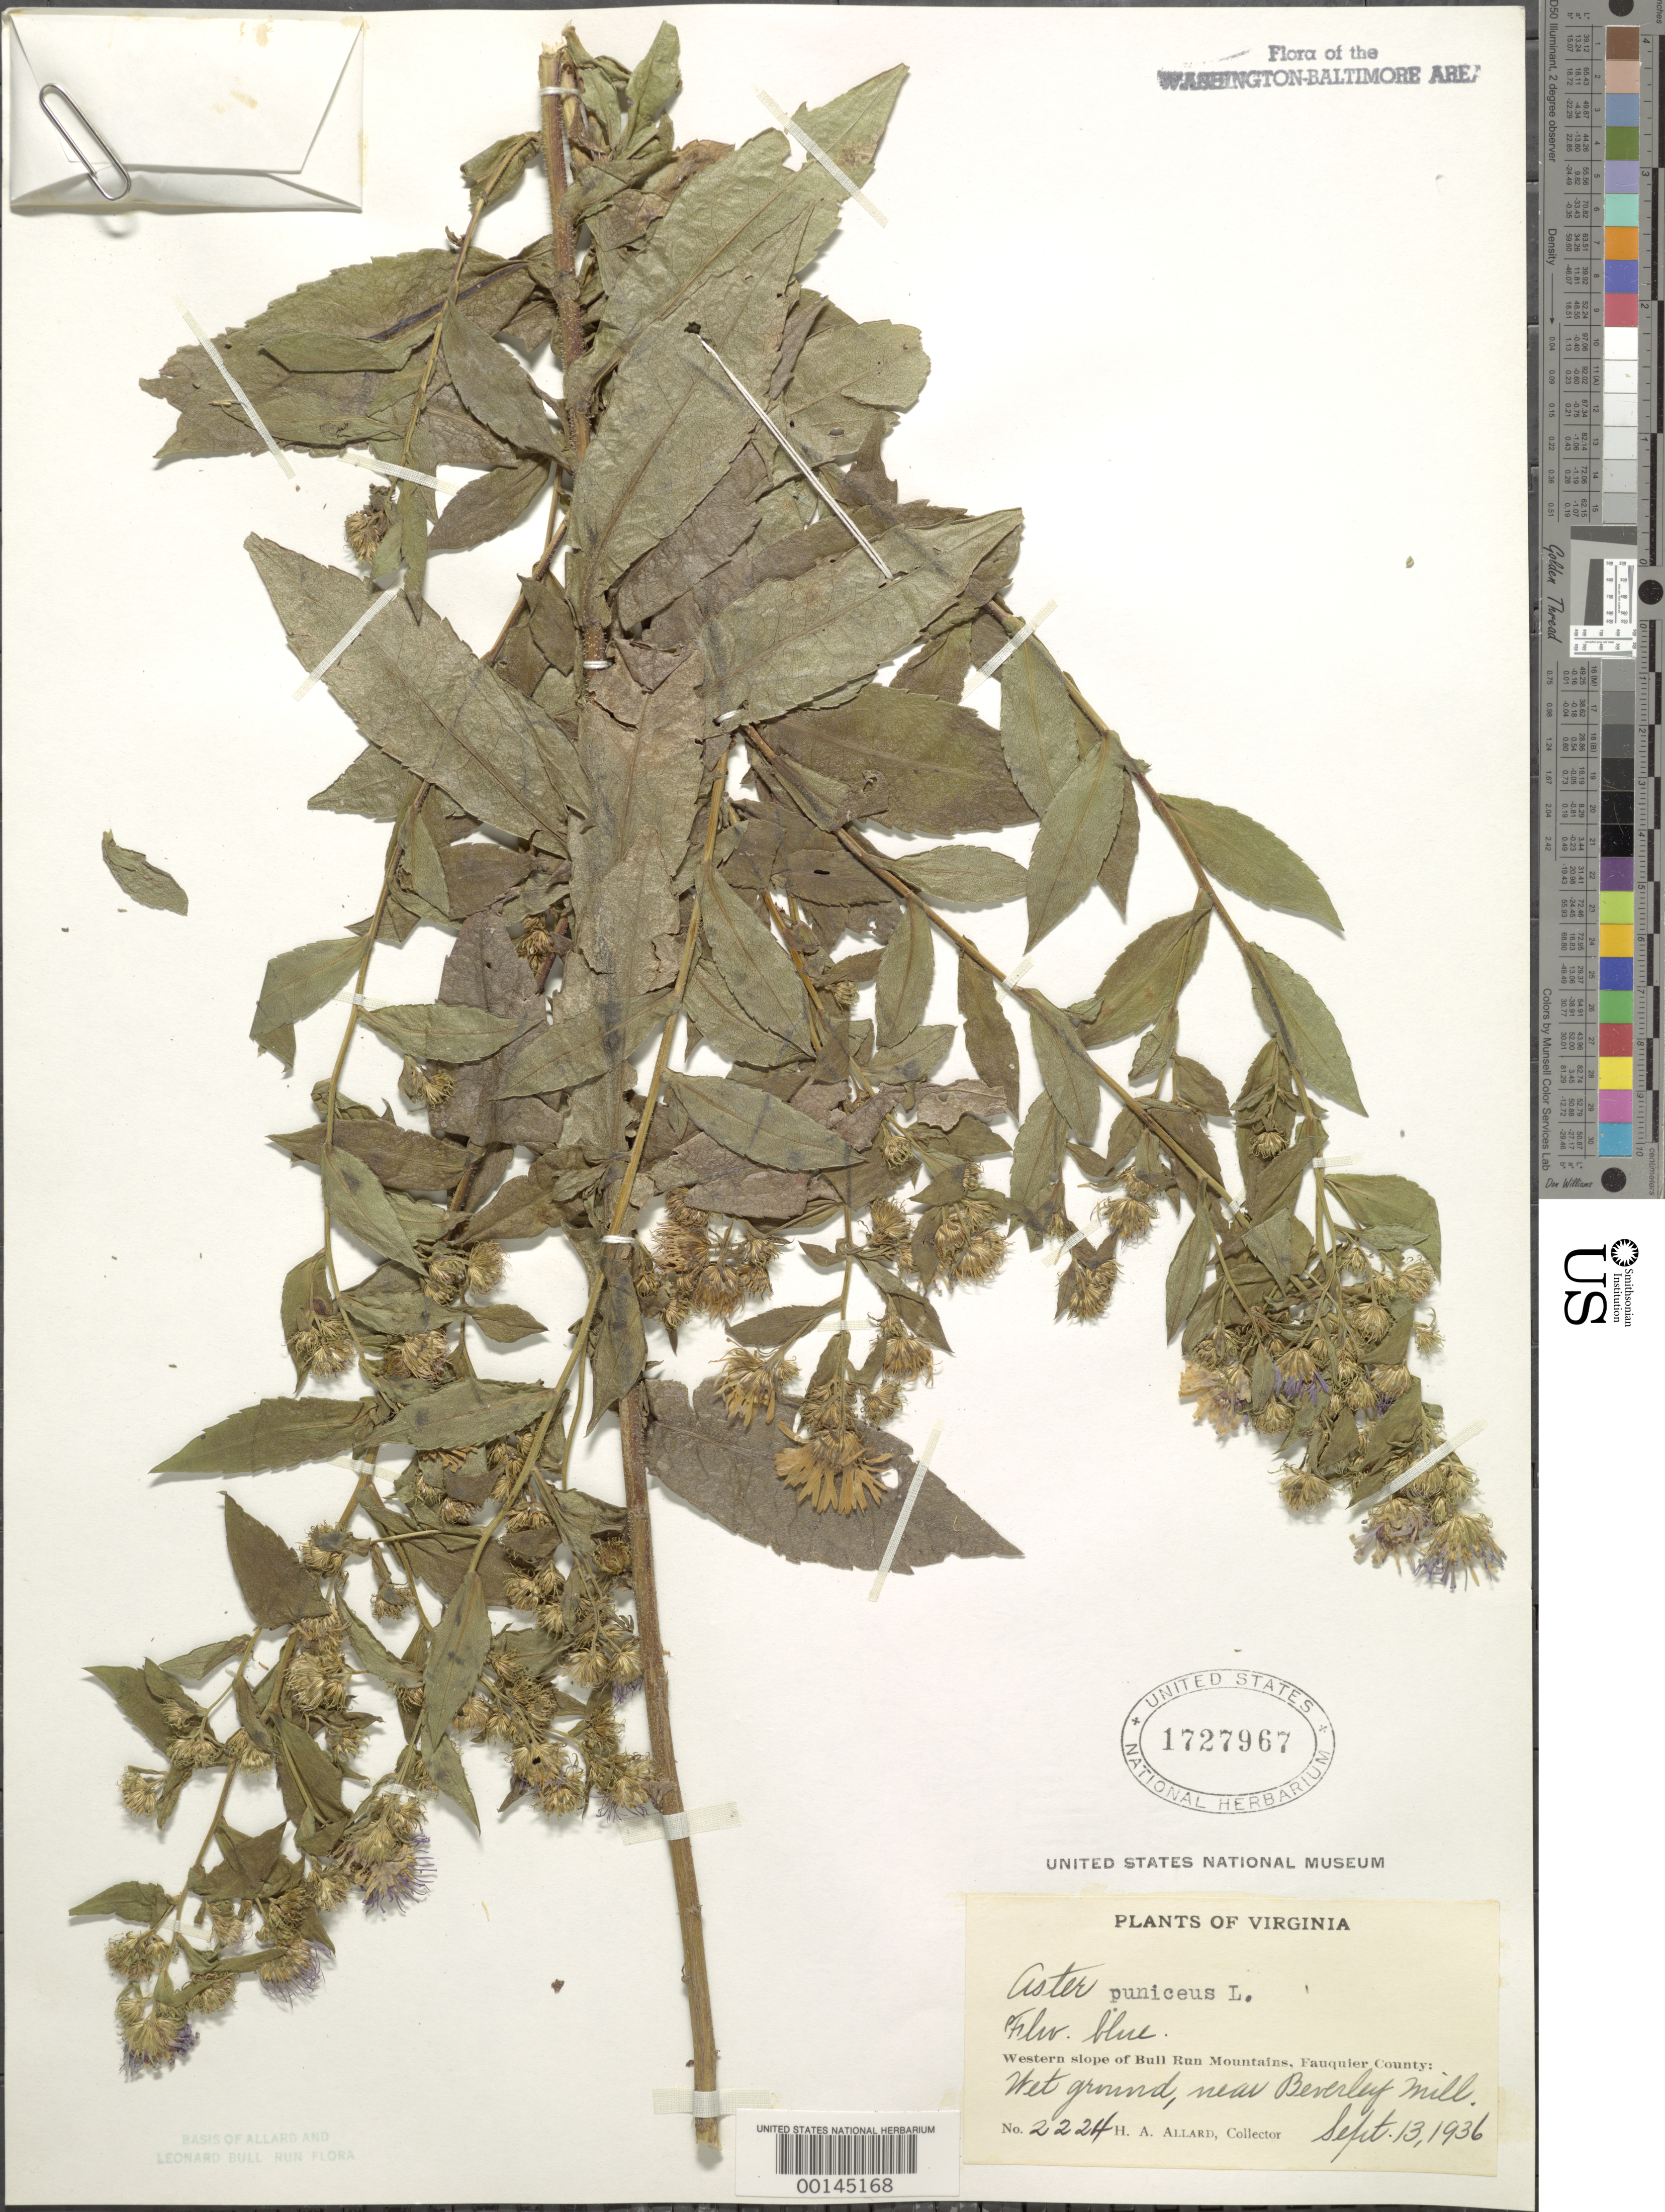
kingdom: Plantae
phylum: Tracheophyta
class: Magnoliopsida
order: Asterales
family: Asteraceae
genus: Symphyotrichum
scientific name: Symphyotrichum puniceum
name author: (L.) Á. Löve & D. Löve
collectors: H. A. Allard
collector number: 2224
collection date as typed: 13 Sep 1936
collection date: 1936-09-13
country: United States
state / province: Virginia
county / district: Fauquier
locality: Near Beverley Mill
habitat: Wet ground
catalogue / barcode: US 1727967